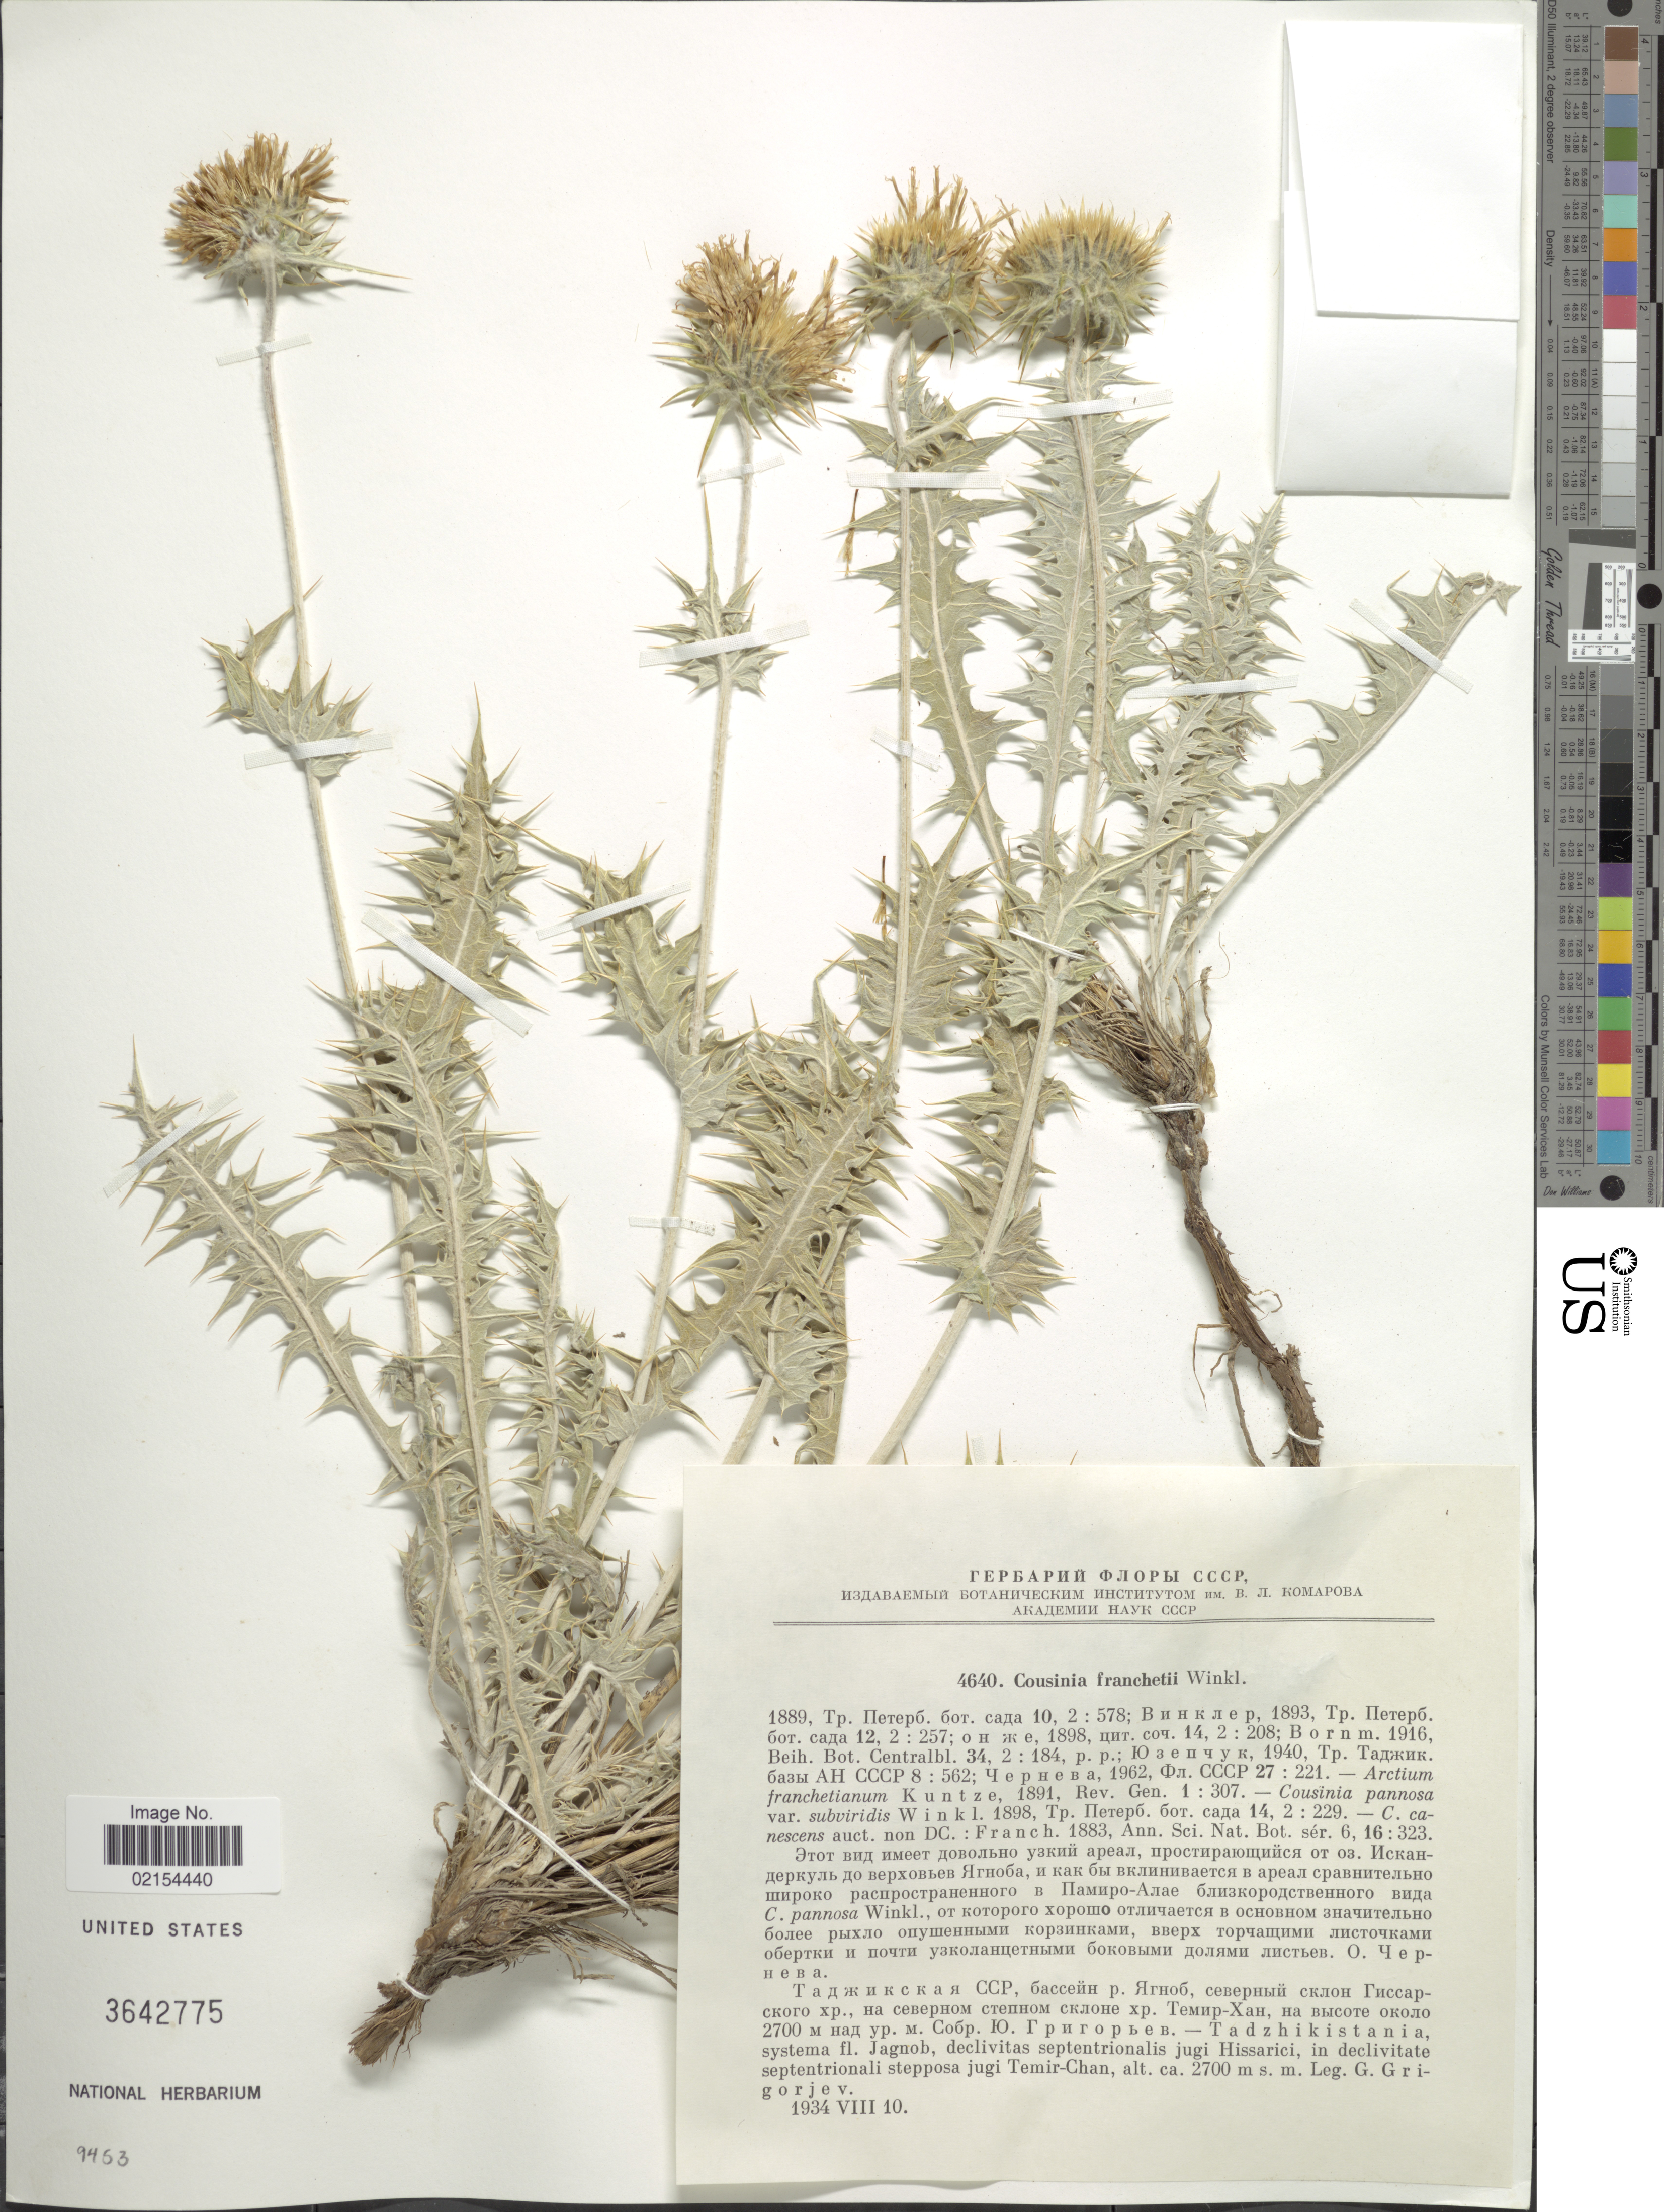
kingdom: Plantae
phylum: Tracheophyta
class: Magnoliopsida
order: Asterales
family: Asteraceae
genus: Cousinia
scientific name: Cousinia franchetti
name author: Winkl.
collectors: G. Grigorjev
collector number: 4640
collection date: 1934-08-10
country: Tajikistan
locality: Tadzhikistania, systema fl. Jagnob, declivitas septentrionalis jugi Hissarici, in declivitate septentrionalis stepposa jugi Temir-Chan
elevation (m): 2700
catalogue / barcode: US 3642775